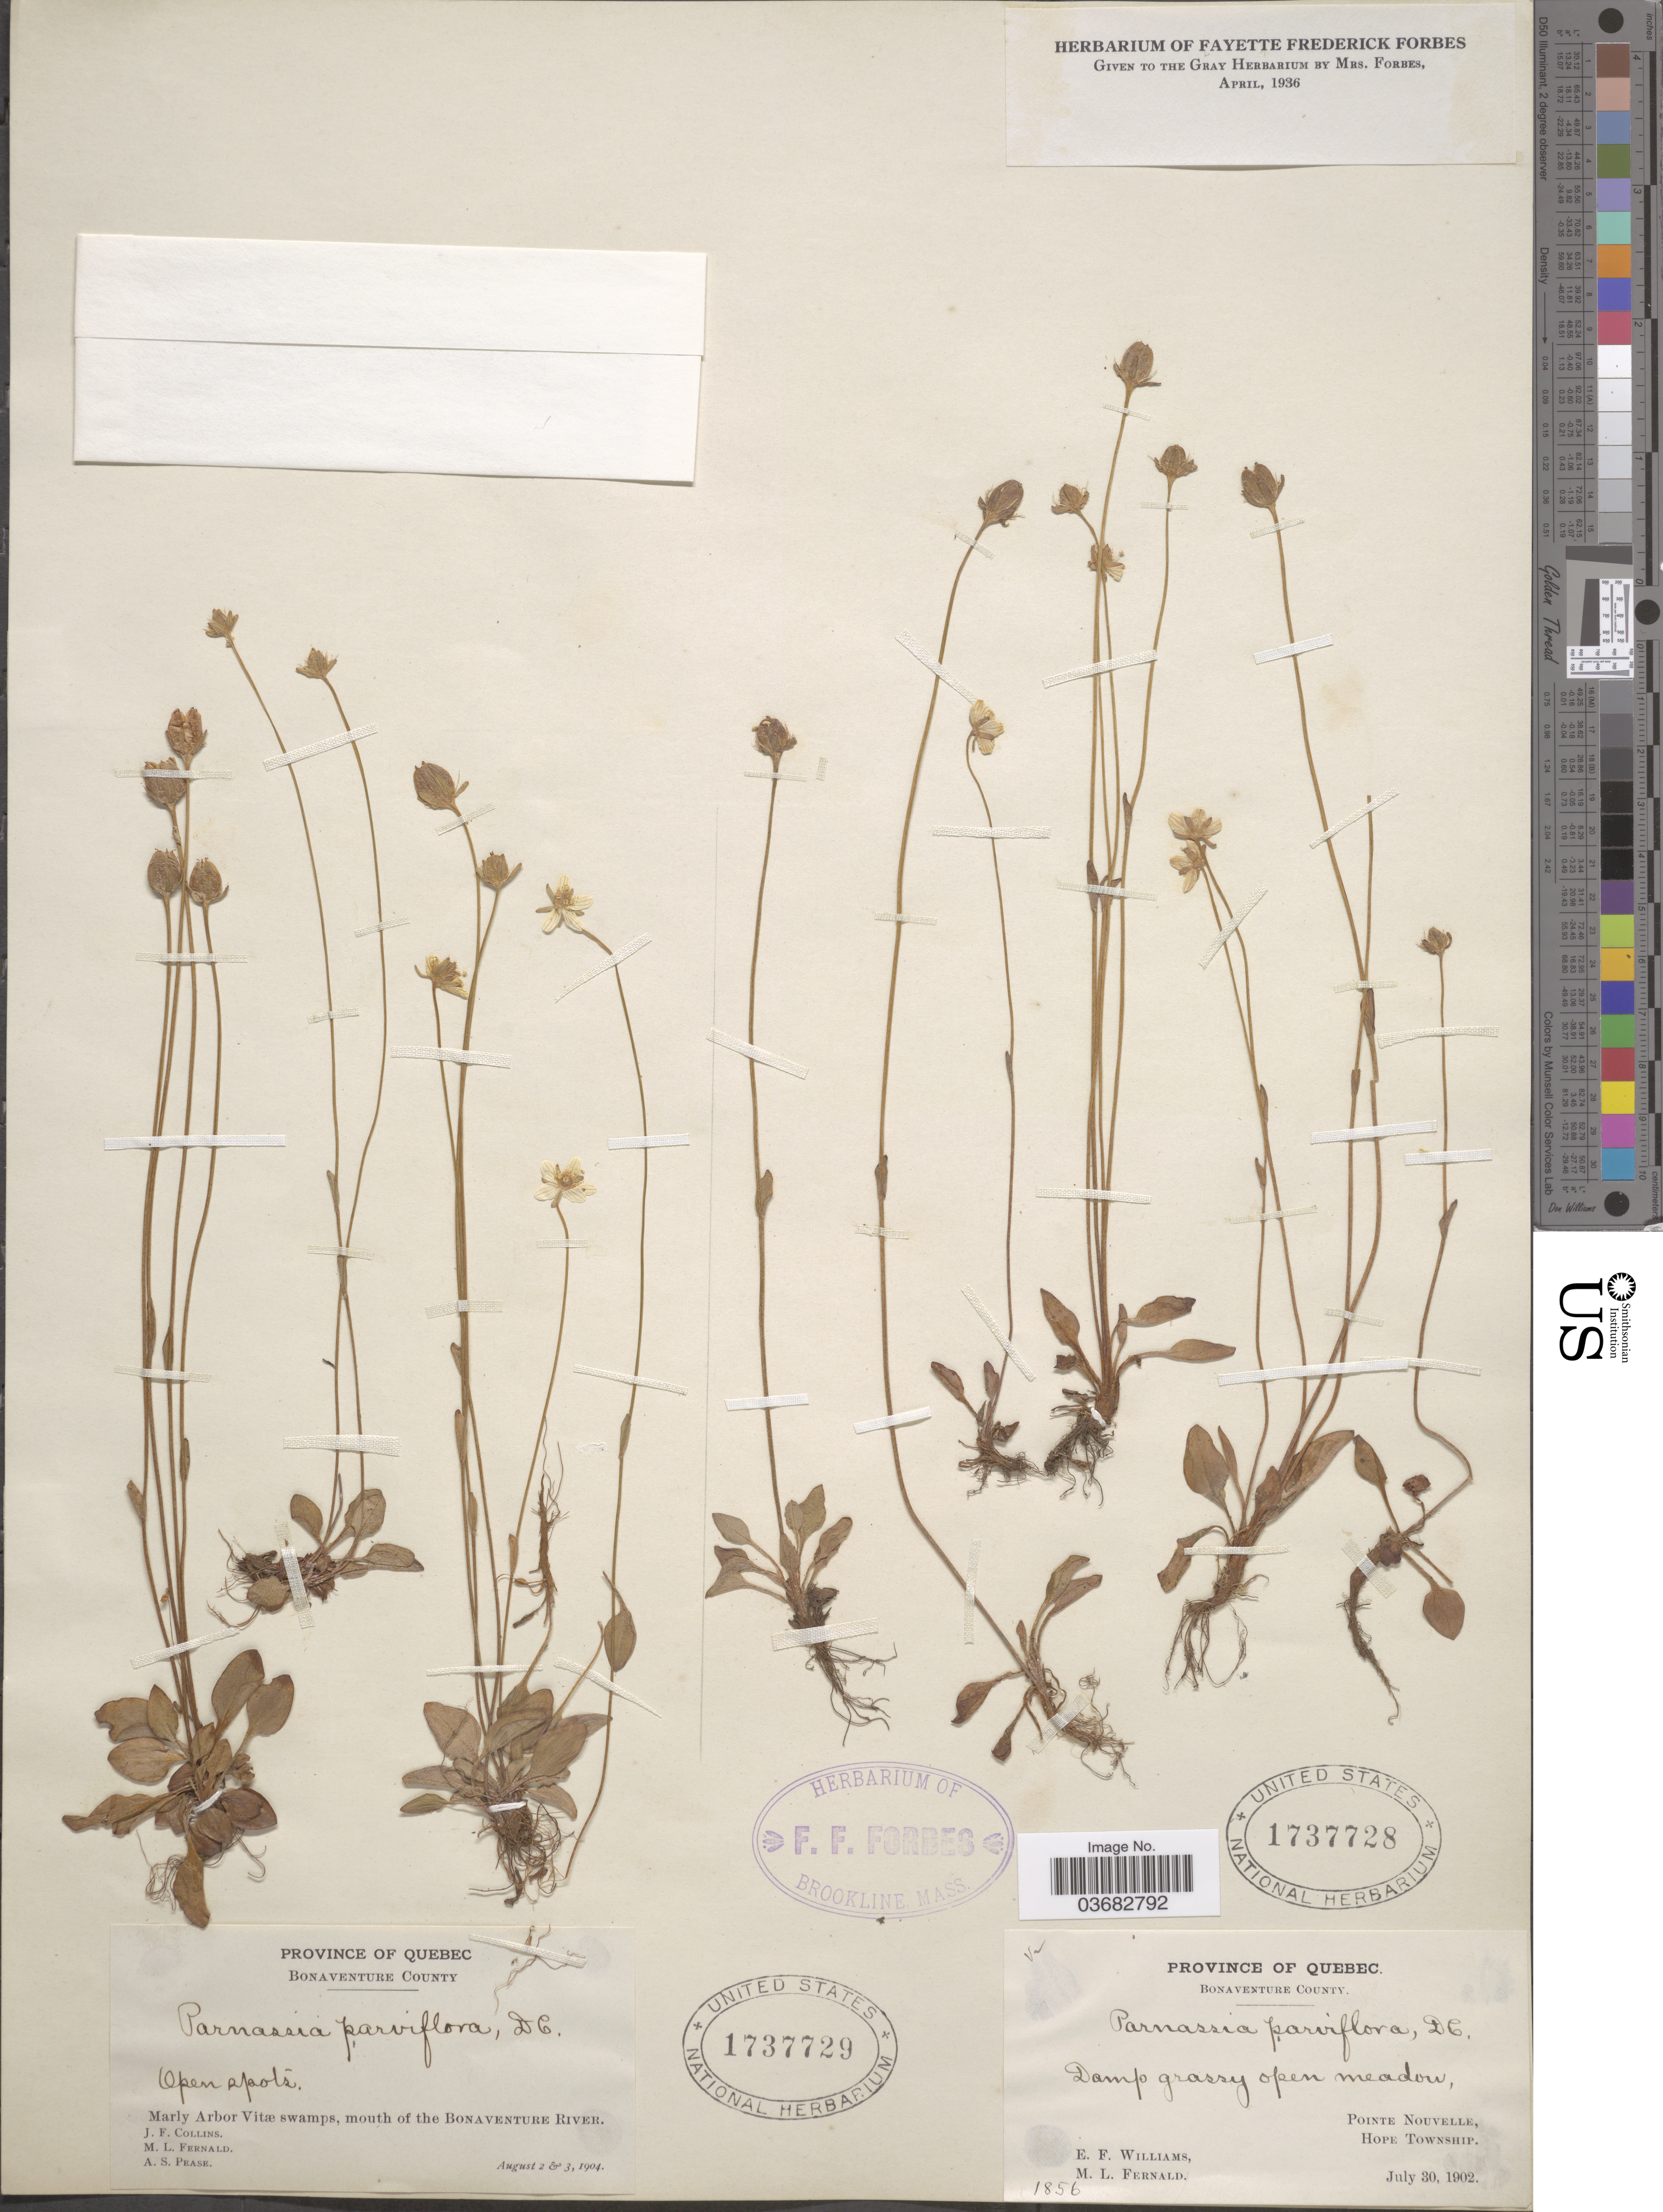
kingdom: Plantae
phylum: Tracheophyta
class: Magnoliopsida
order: Celastrales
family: Parnassiaceae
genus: Parnassia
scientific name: Parnassia parviflora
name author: DC.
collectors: E. Williams & M. L. Fernald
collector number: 1856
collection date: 1902-07-30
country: Canada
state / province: Quebec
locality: Bonaventure County. Pointe Nouvelle, Hope Township.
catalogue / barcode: US 1737728-2